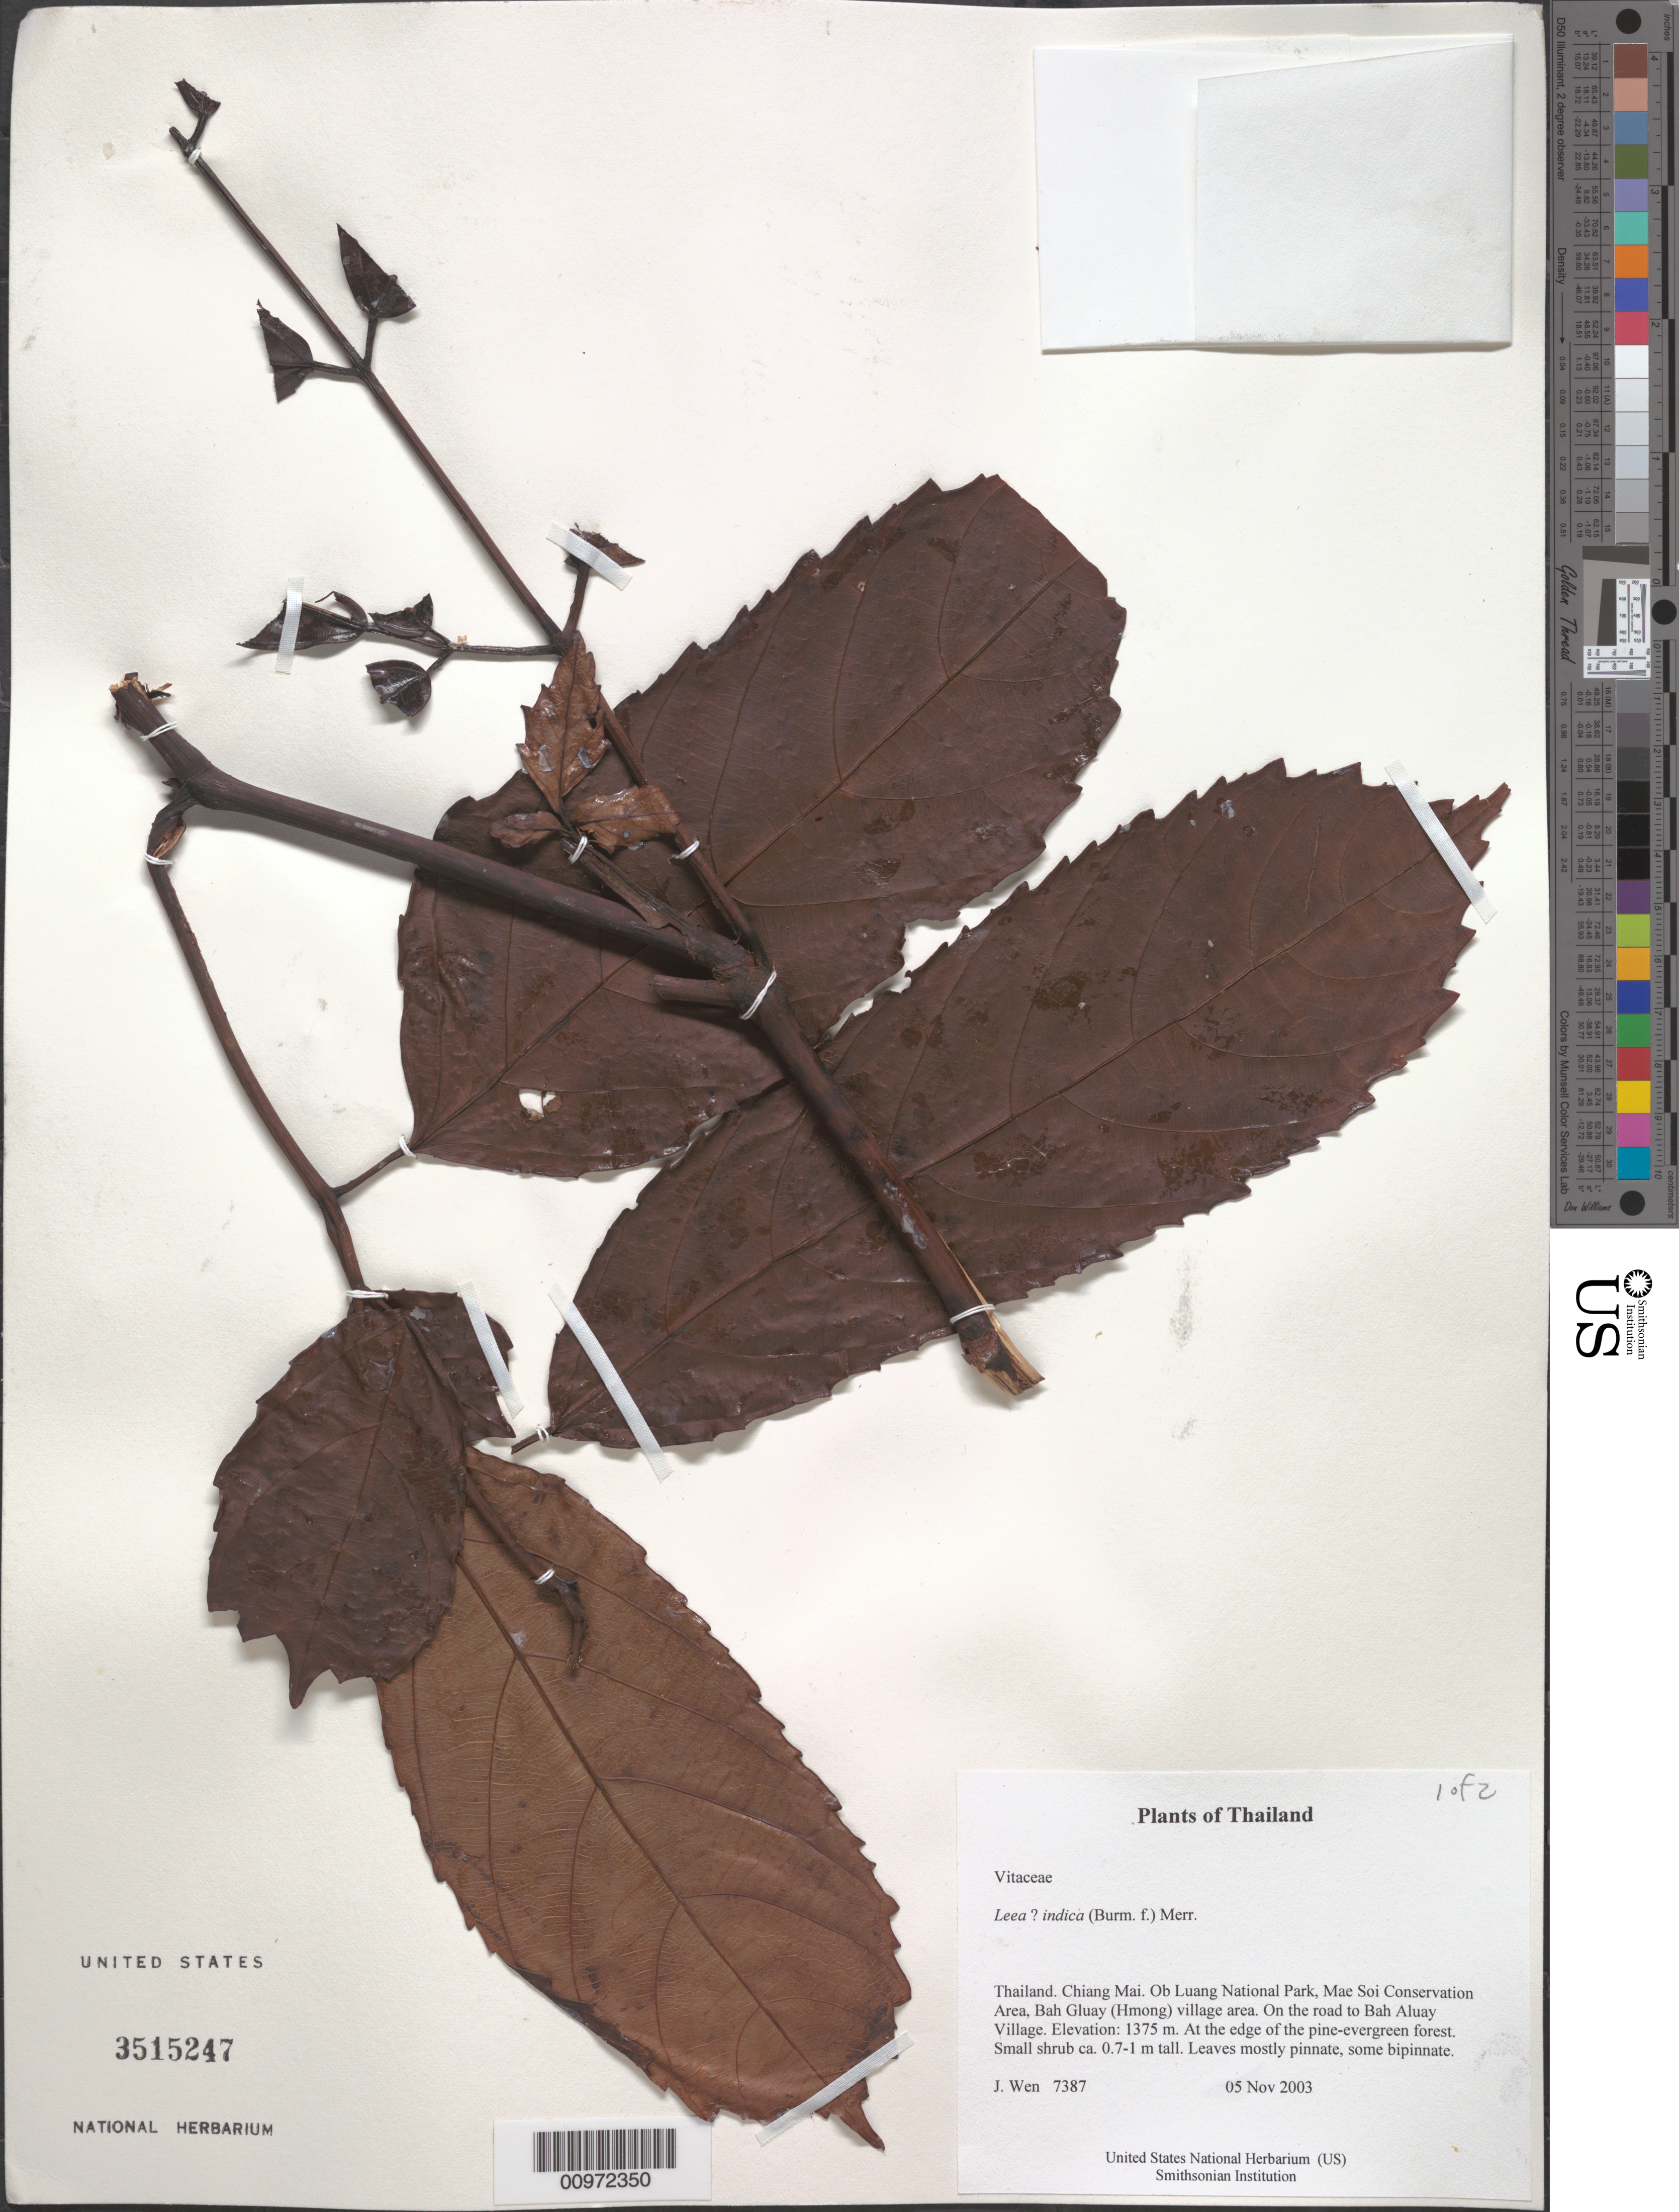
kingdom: Plantae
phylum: Tracheophyta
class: Magnoliopsida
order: Vitales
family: Vitaceae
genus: Leea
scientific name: Leea indica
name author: (Burm. f.) Merr.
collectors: J. Wen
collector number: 7387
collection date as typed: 05 Nov 2003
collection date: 2003-11-05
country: Thailand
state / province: Chiang Mai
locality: Ob Luang National Park, Mae Soi Conservation Area, Bah Gluay (Hmong) village area. On the road to Bah Aluay Village.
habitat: At the edge of the pine-evergreen forest.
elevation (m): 1375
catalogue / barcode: US 3515247